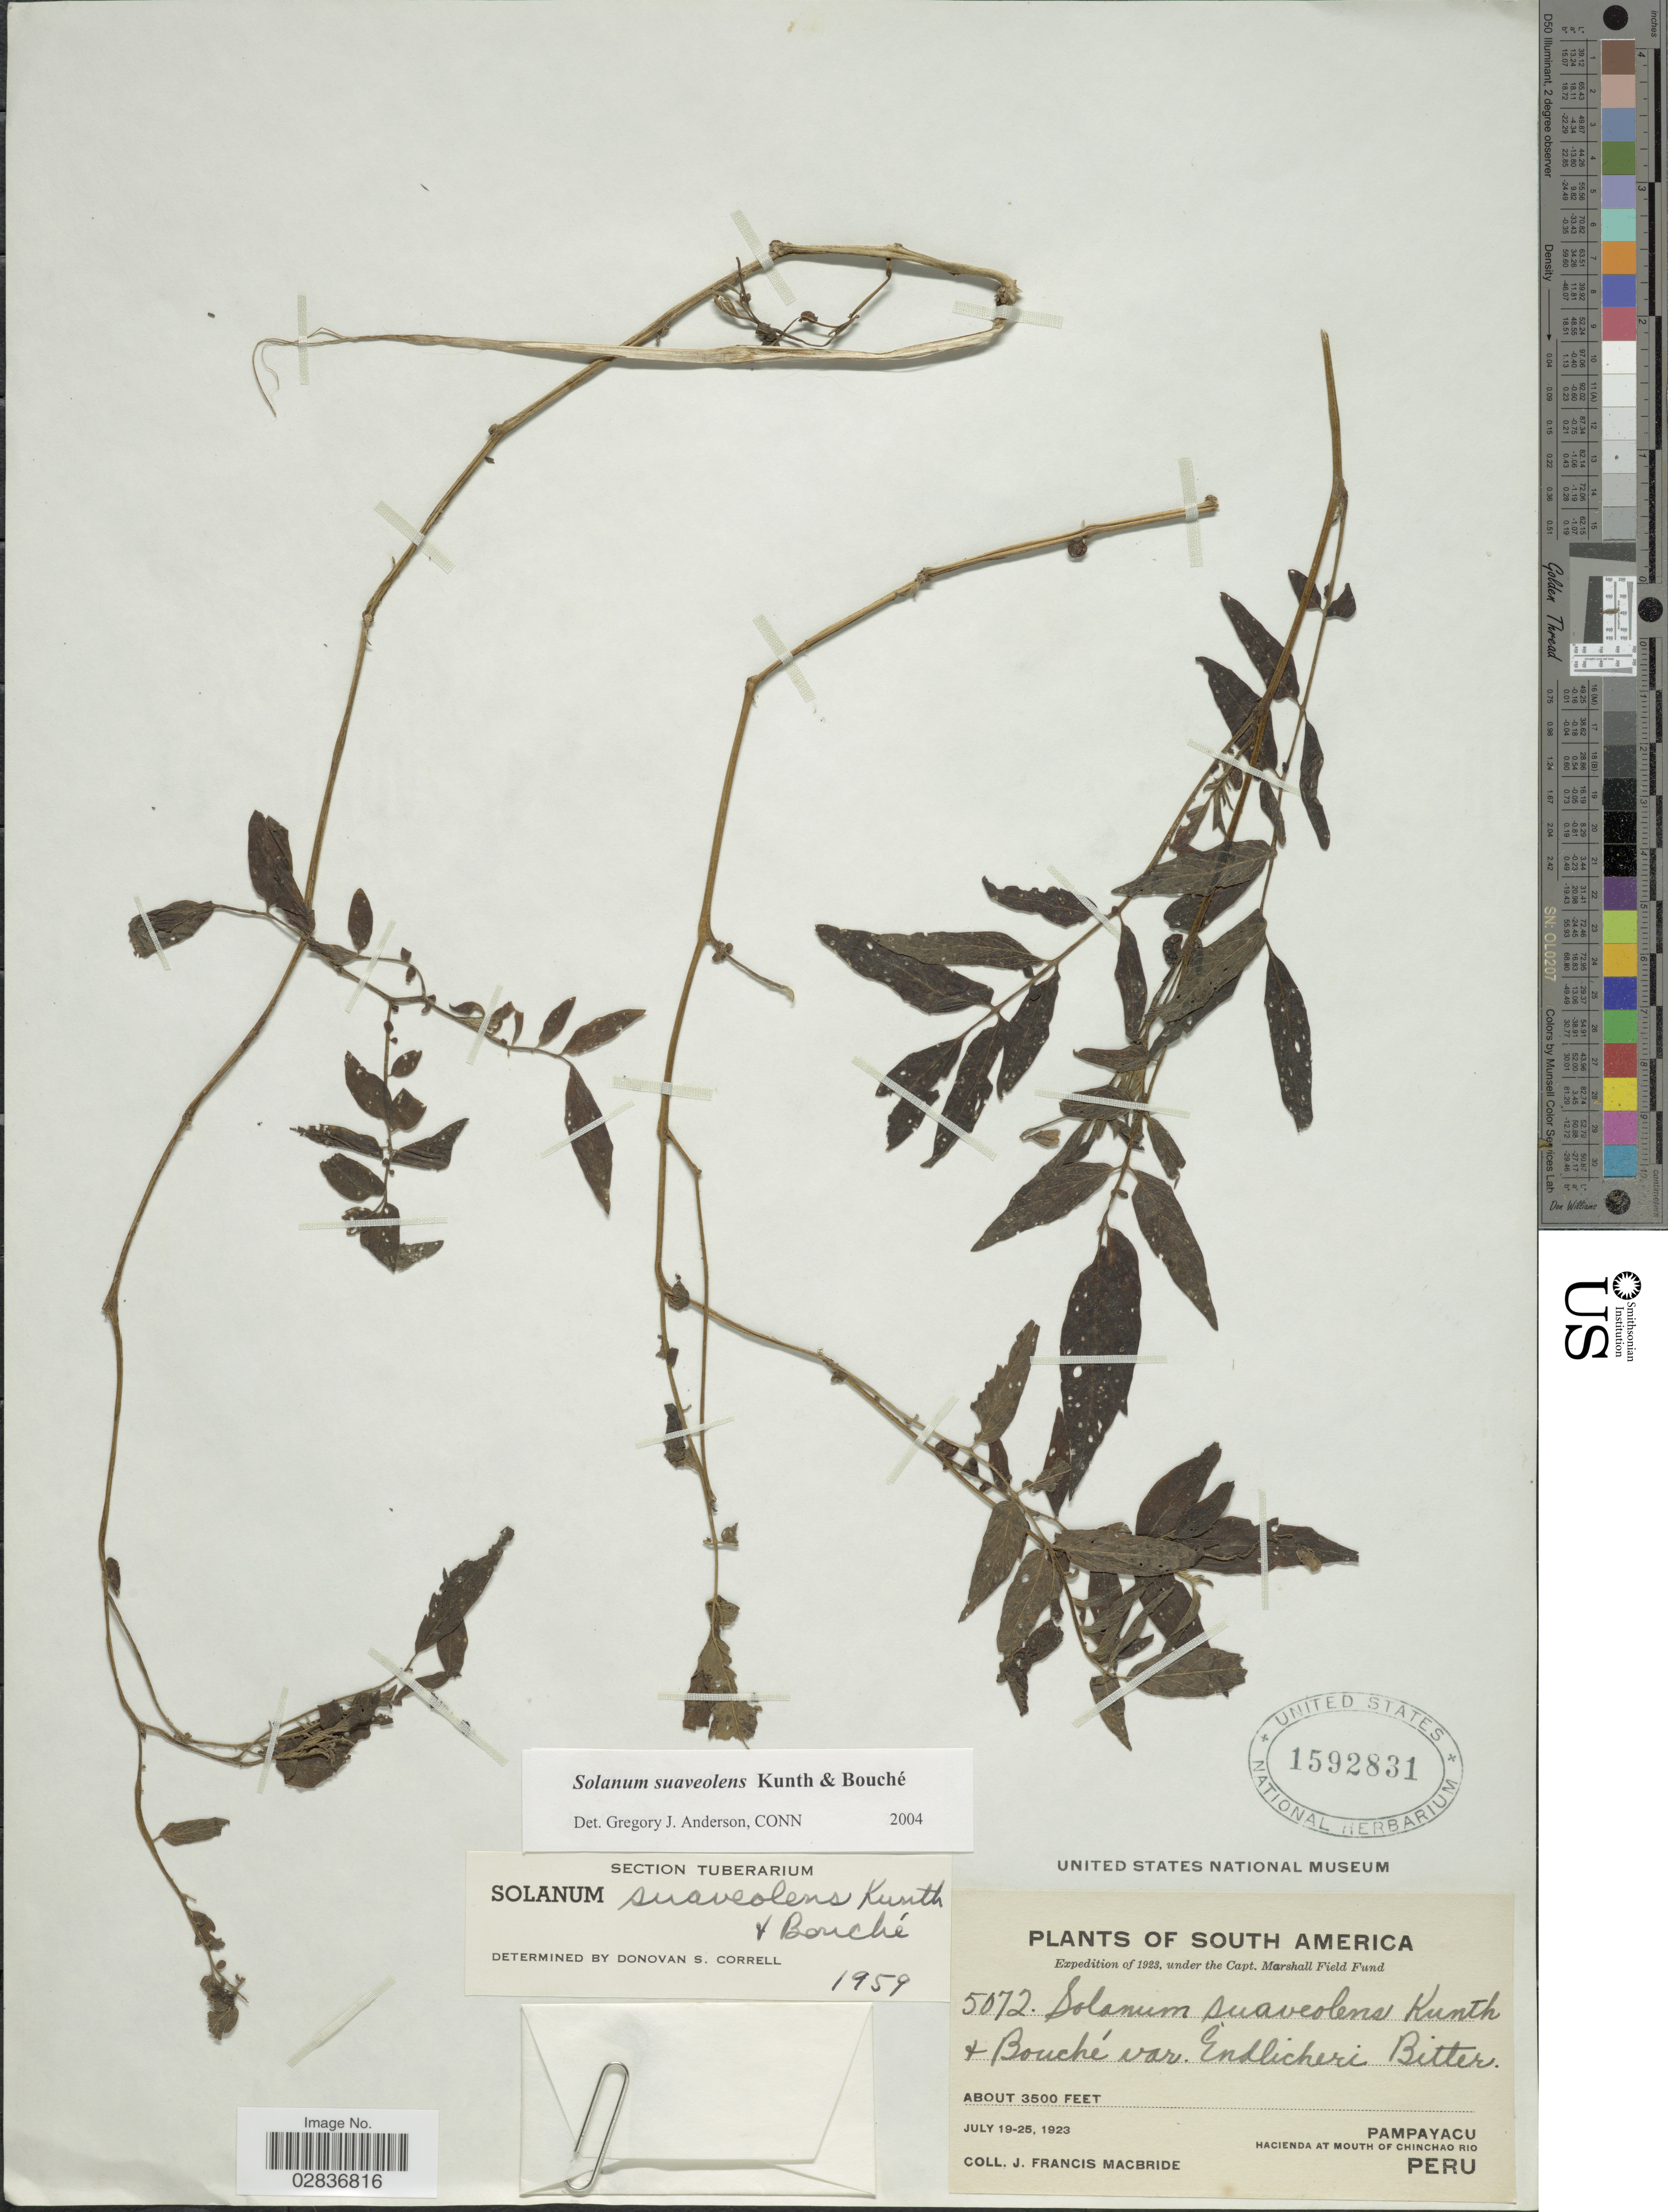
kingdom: Plantae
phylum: Tracheophyta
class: Magnoliopsida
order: Solanales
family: Solanaceae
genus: Solanum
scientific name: Solanum suaveolens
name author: Kunth & C.D. Bouché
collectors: J. F. Macbride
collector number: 5072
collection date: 1923-07-19/1923-07-25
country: Peru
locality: Pampayacu. Hacienda at Mouth of Chinchao Rio.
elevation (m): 1067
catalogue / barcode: US 1592831